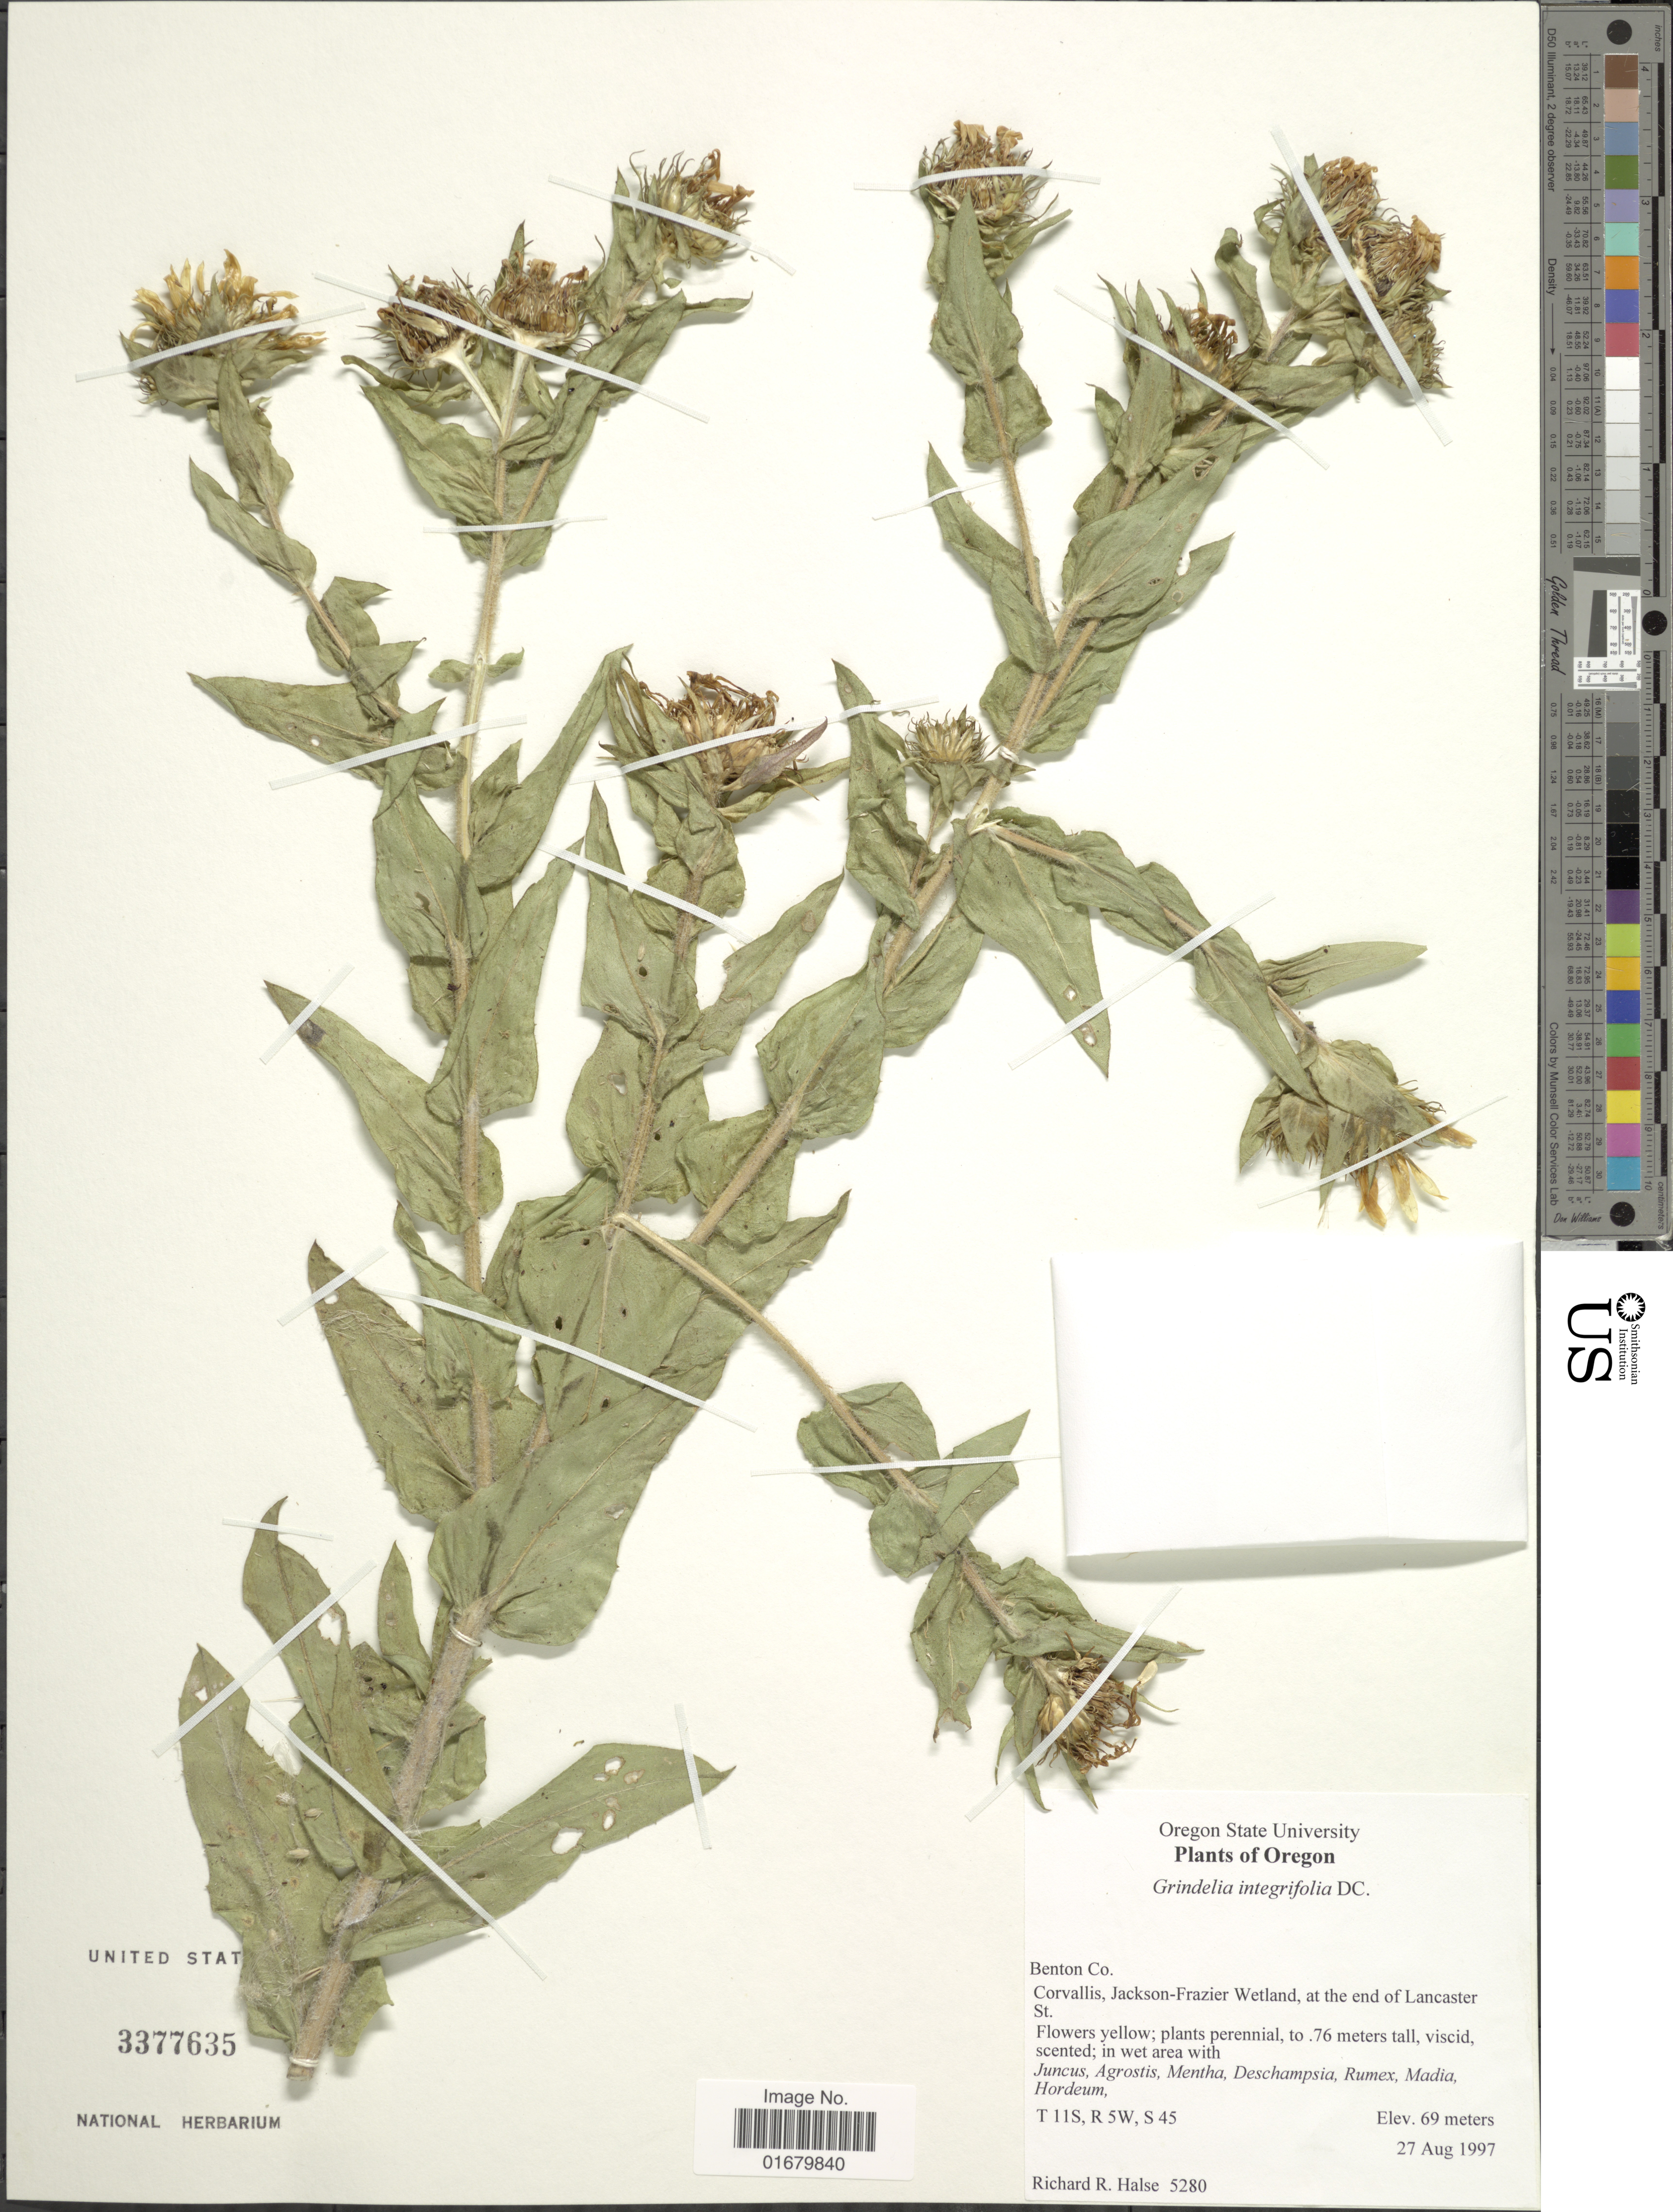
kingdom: Plantae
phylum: Tracheophyta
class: Magnoliopsida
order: Asterales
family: Asteraceae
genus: Grindelia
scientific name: Grindelia integrifolia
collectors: R. Halse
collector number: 5280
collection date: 1997-08-27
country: United States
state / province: Oregon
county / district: Benton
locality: Benton Co., Corvallis, Jackson-Frazier Wetland, at the end of Lancaster St. T11S, R5W, S45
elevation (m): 39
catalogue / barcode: US 3377635